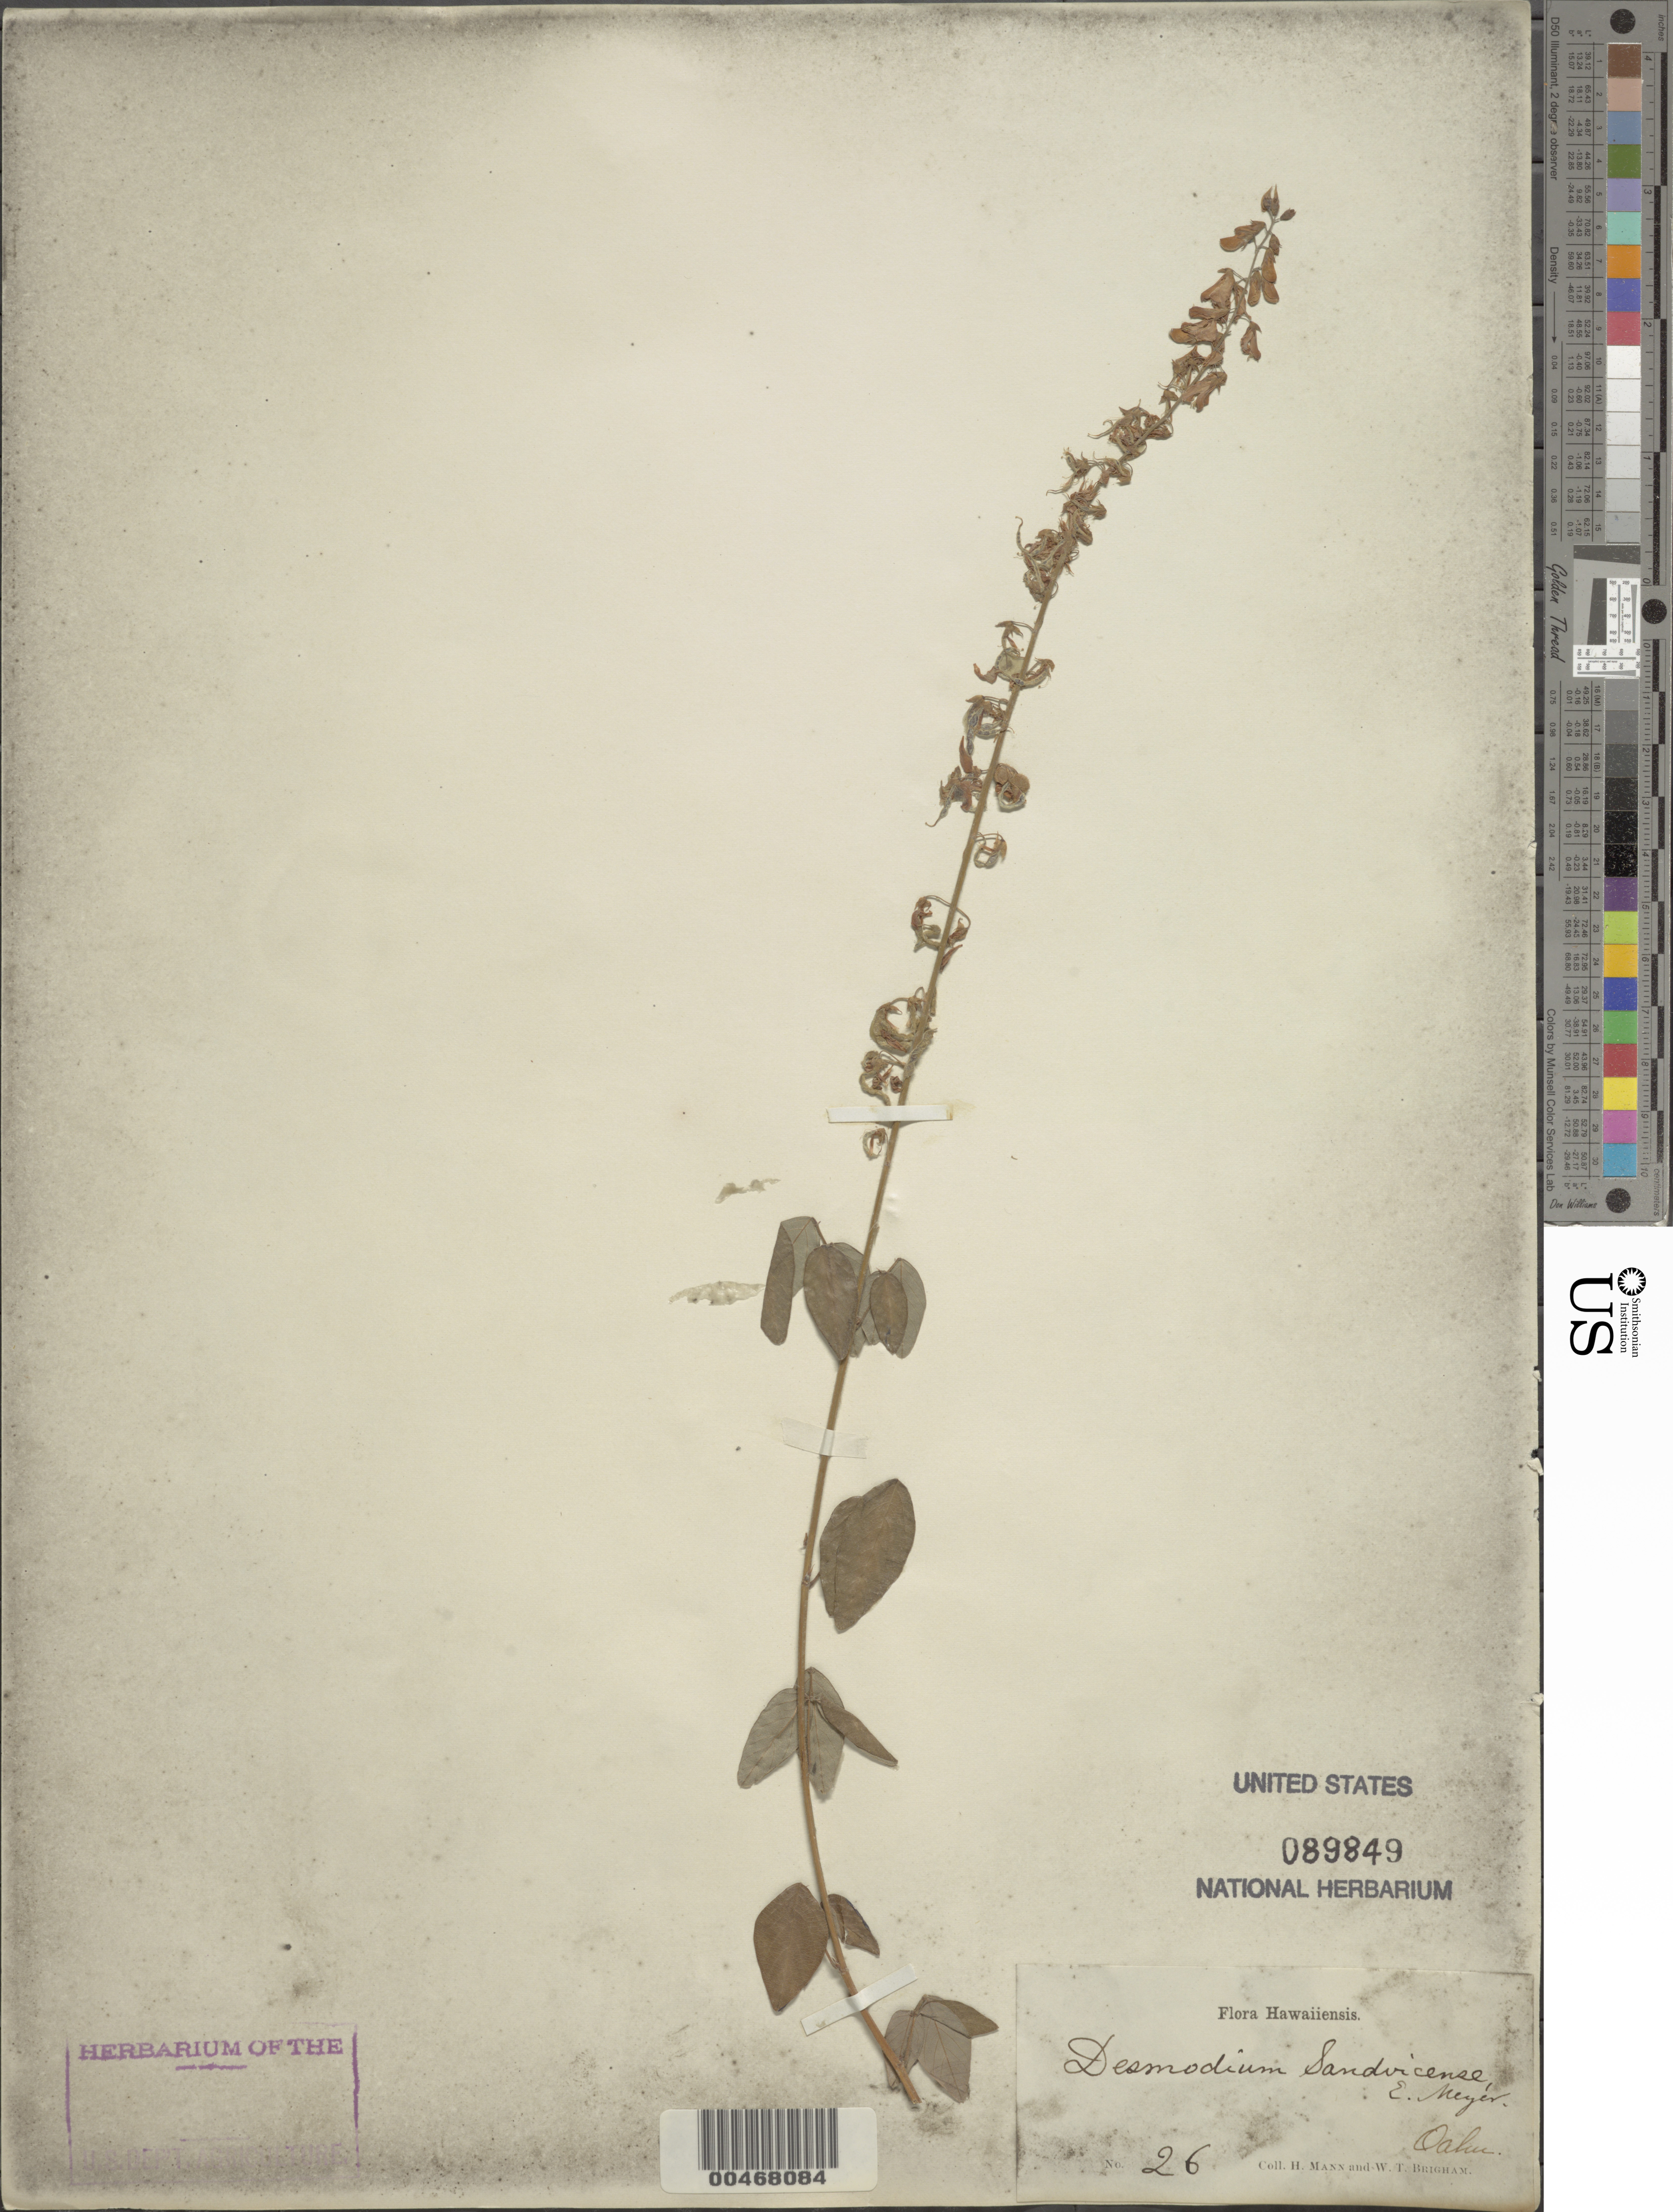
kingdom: Plantae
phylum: Tracheophyta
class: Magnoliopsida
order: Fabales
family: Fabaceae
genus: Desmodium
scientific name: Desmodium uncinatum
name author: (Jacq.) DC.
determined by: Wagner, W. L., (BOT), Smithsonian Institution - National Museum of Natural History (UNITED STATES)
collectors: H. Mann & W. T. Brigham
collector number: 26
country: United States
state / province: Hawaii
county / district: Honolulu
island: Oahu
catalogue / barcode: US 89849